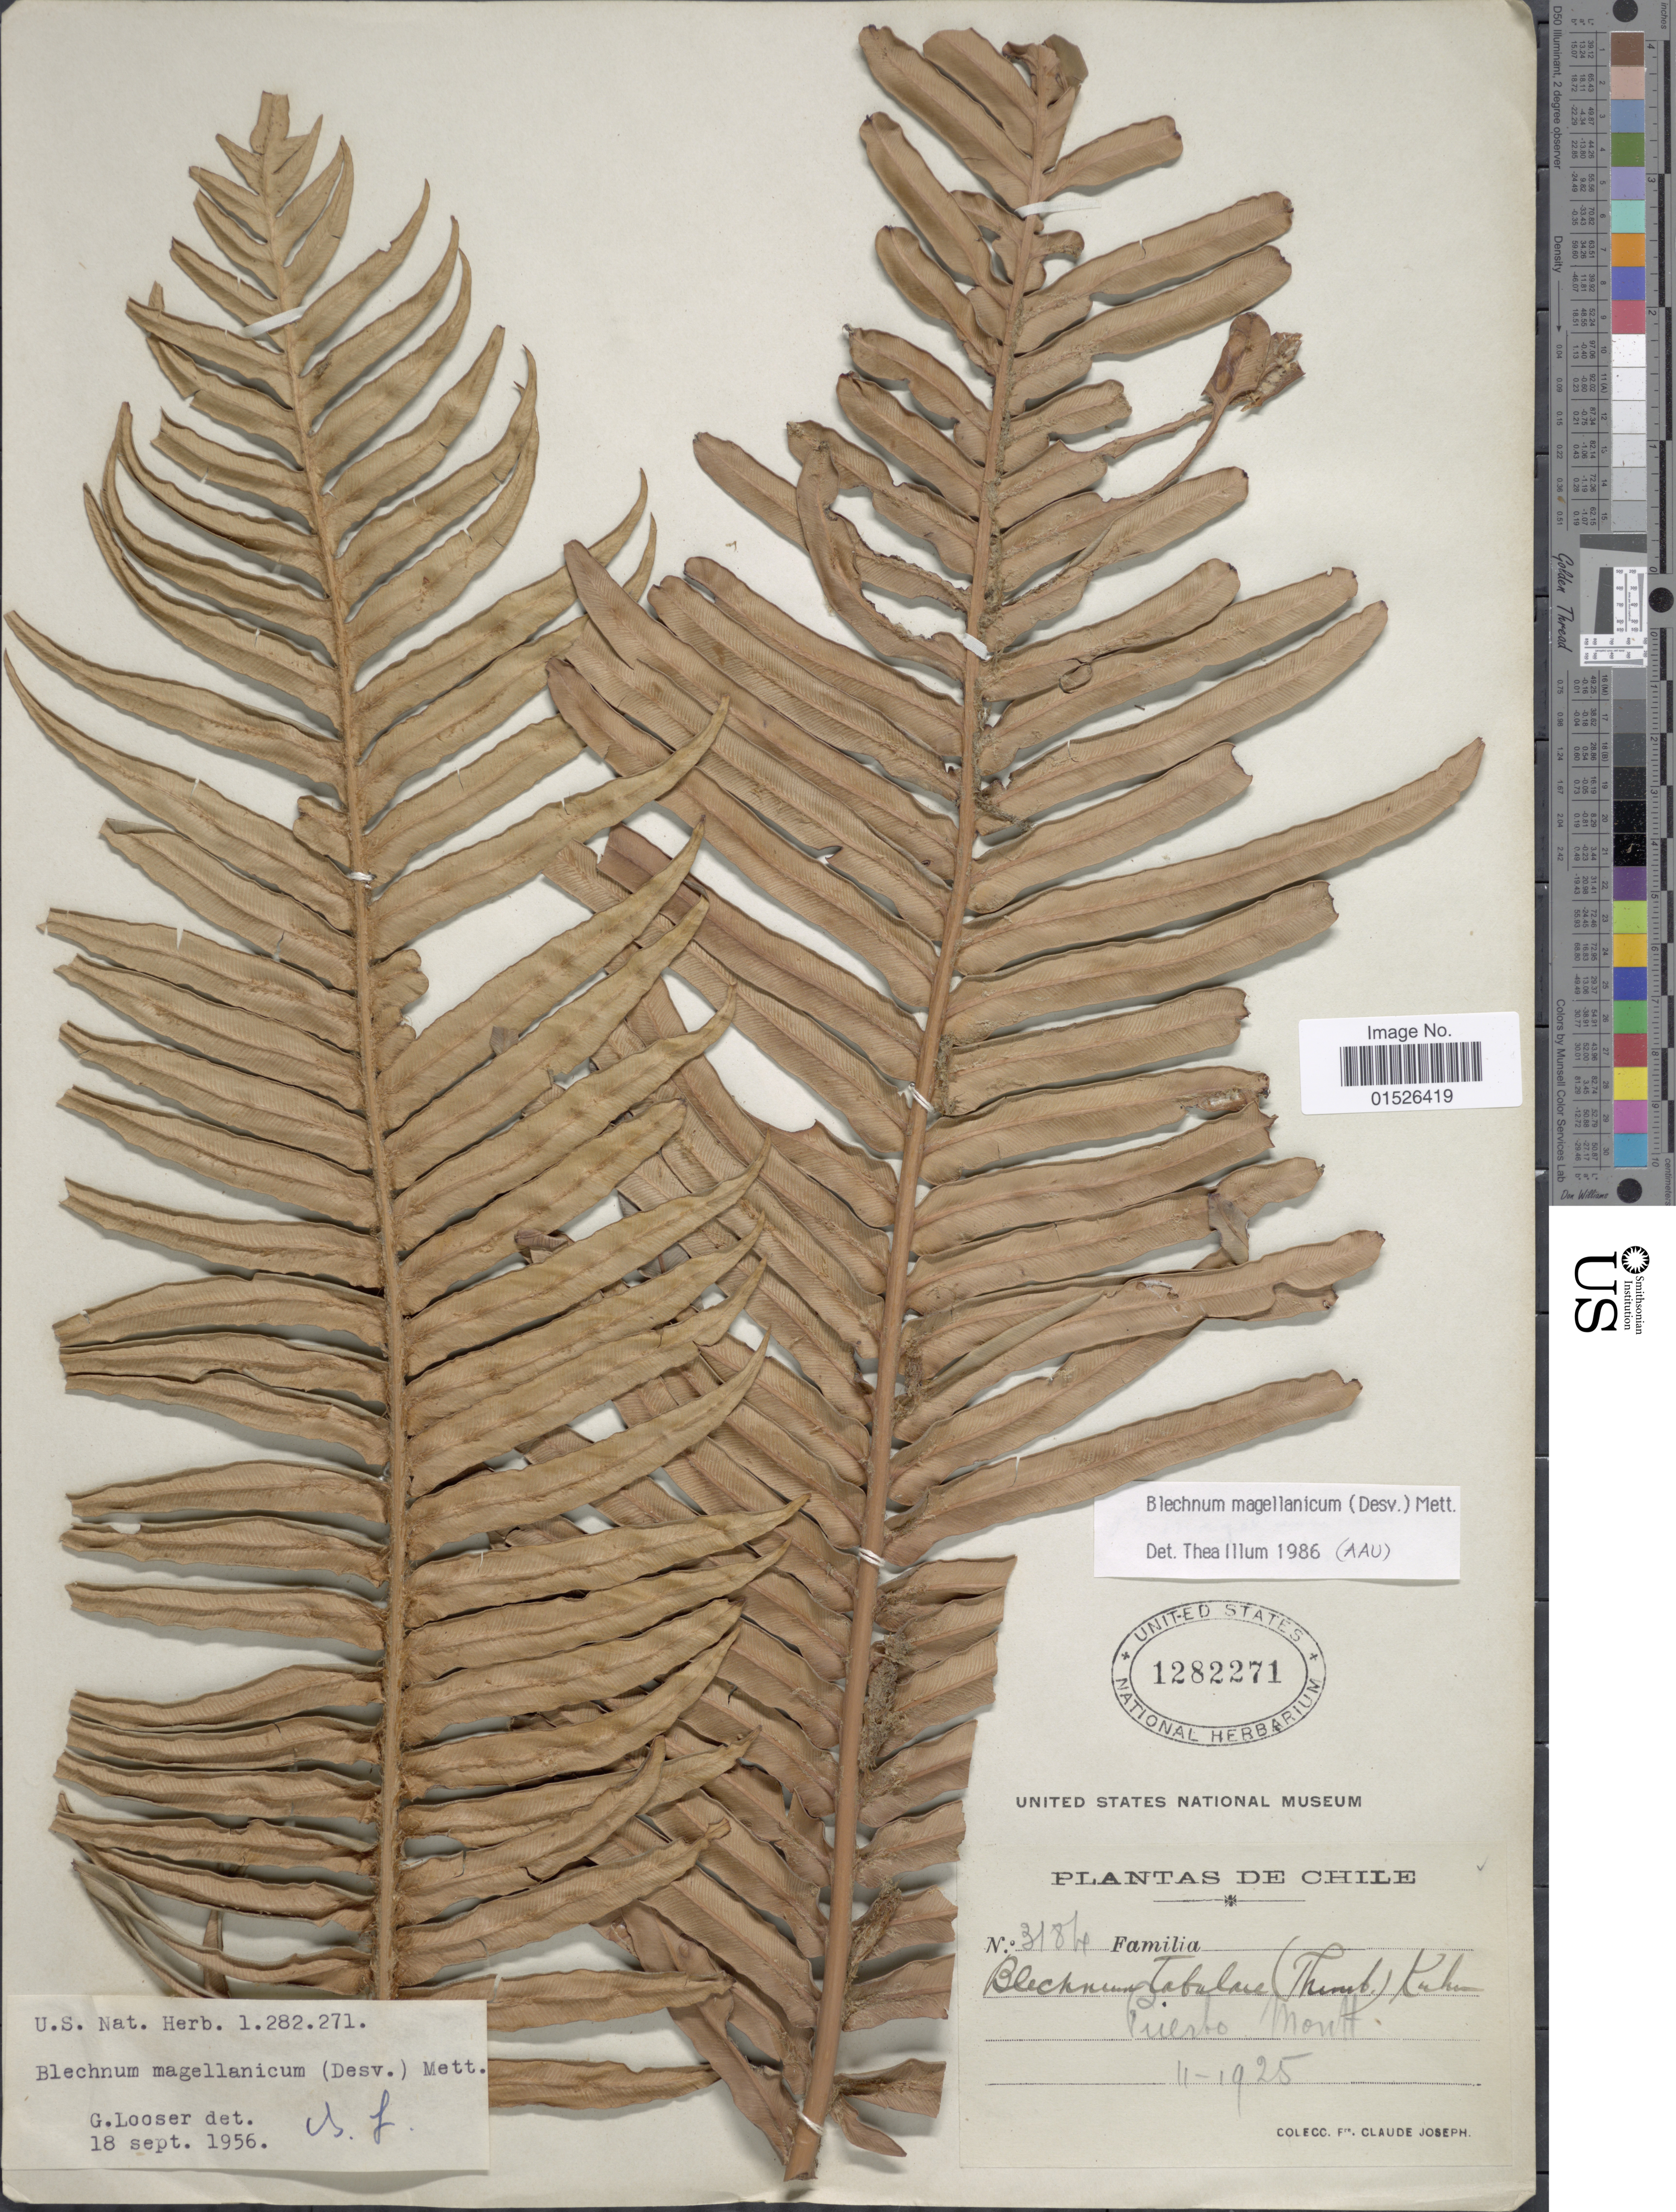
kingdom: Plantae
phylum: Tracheophyta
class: Polypodiopsida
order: Polypodiales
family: Blechnaceae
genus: Blechnum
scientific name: Blechnum magellanicum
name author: Mett.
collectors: Bro. Claude-Joseph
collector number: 3184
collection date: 1925-11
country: Chile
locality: Puerto Montt.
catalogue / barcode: US 1282271